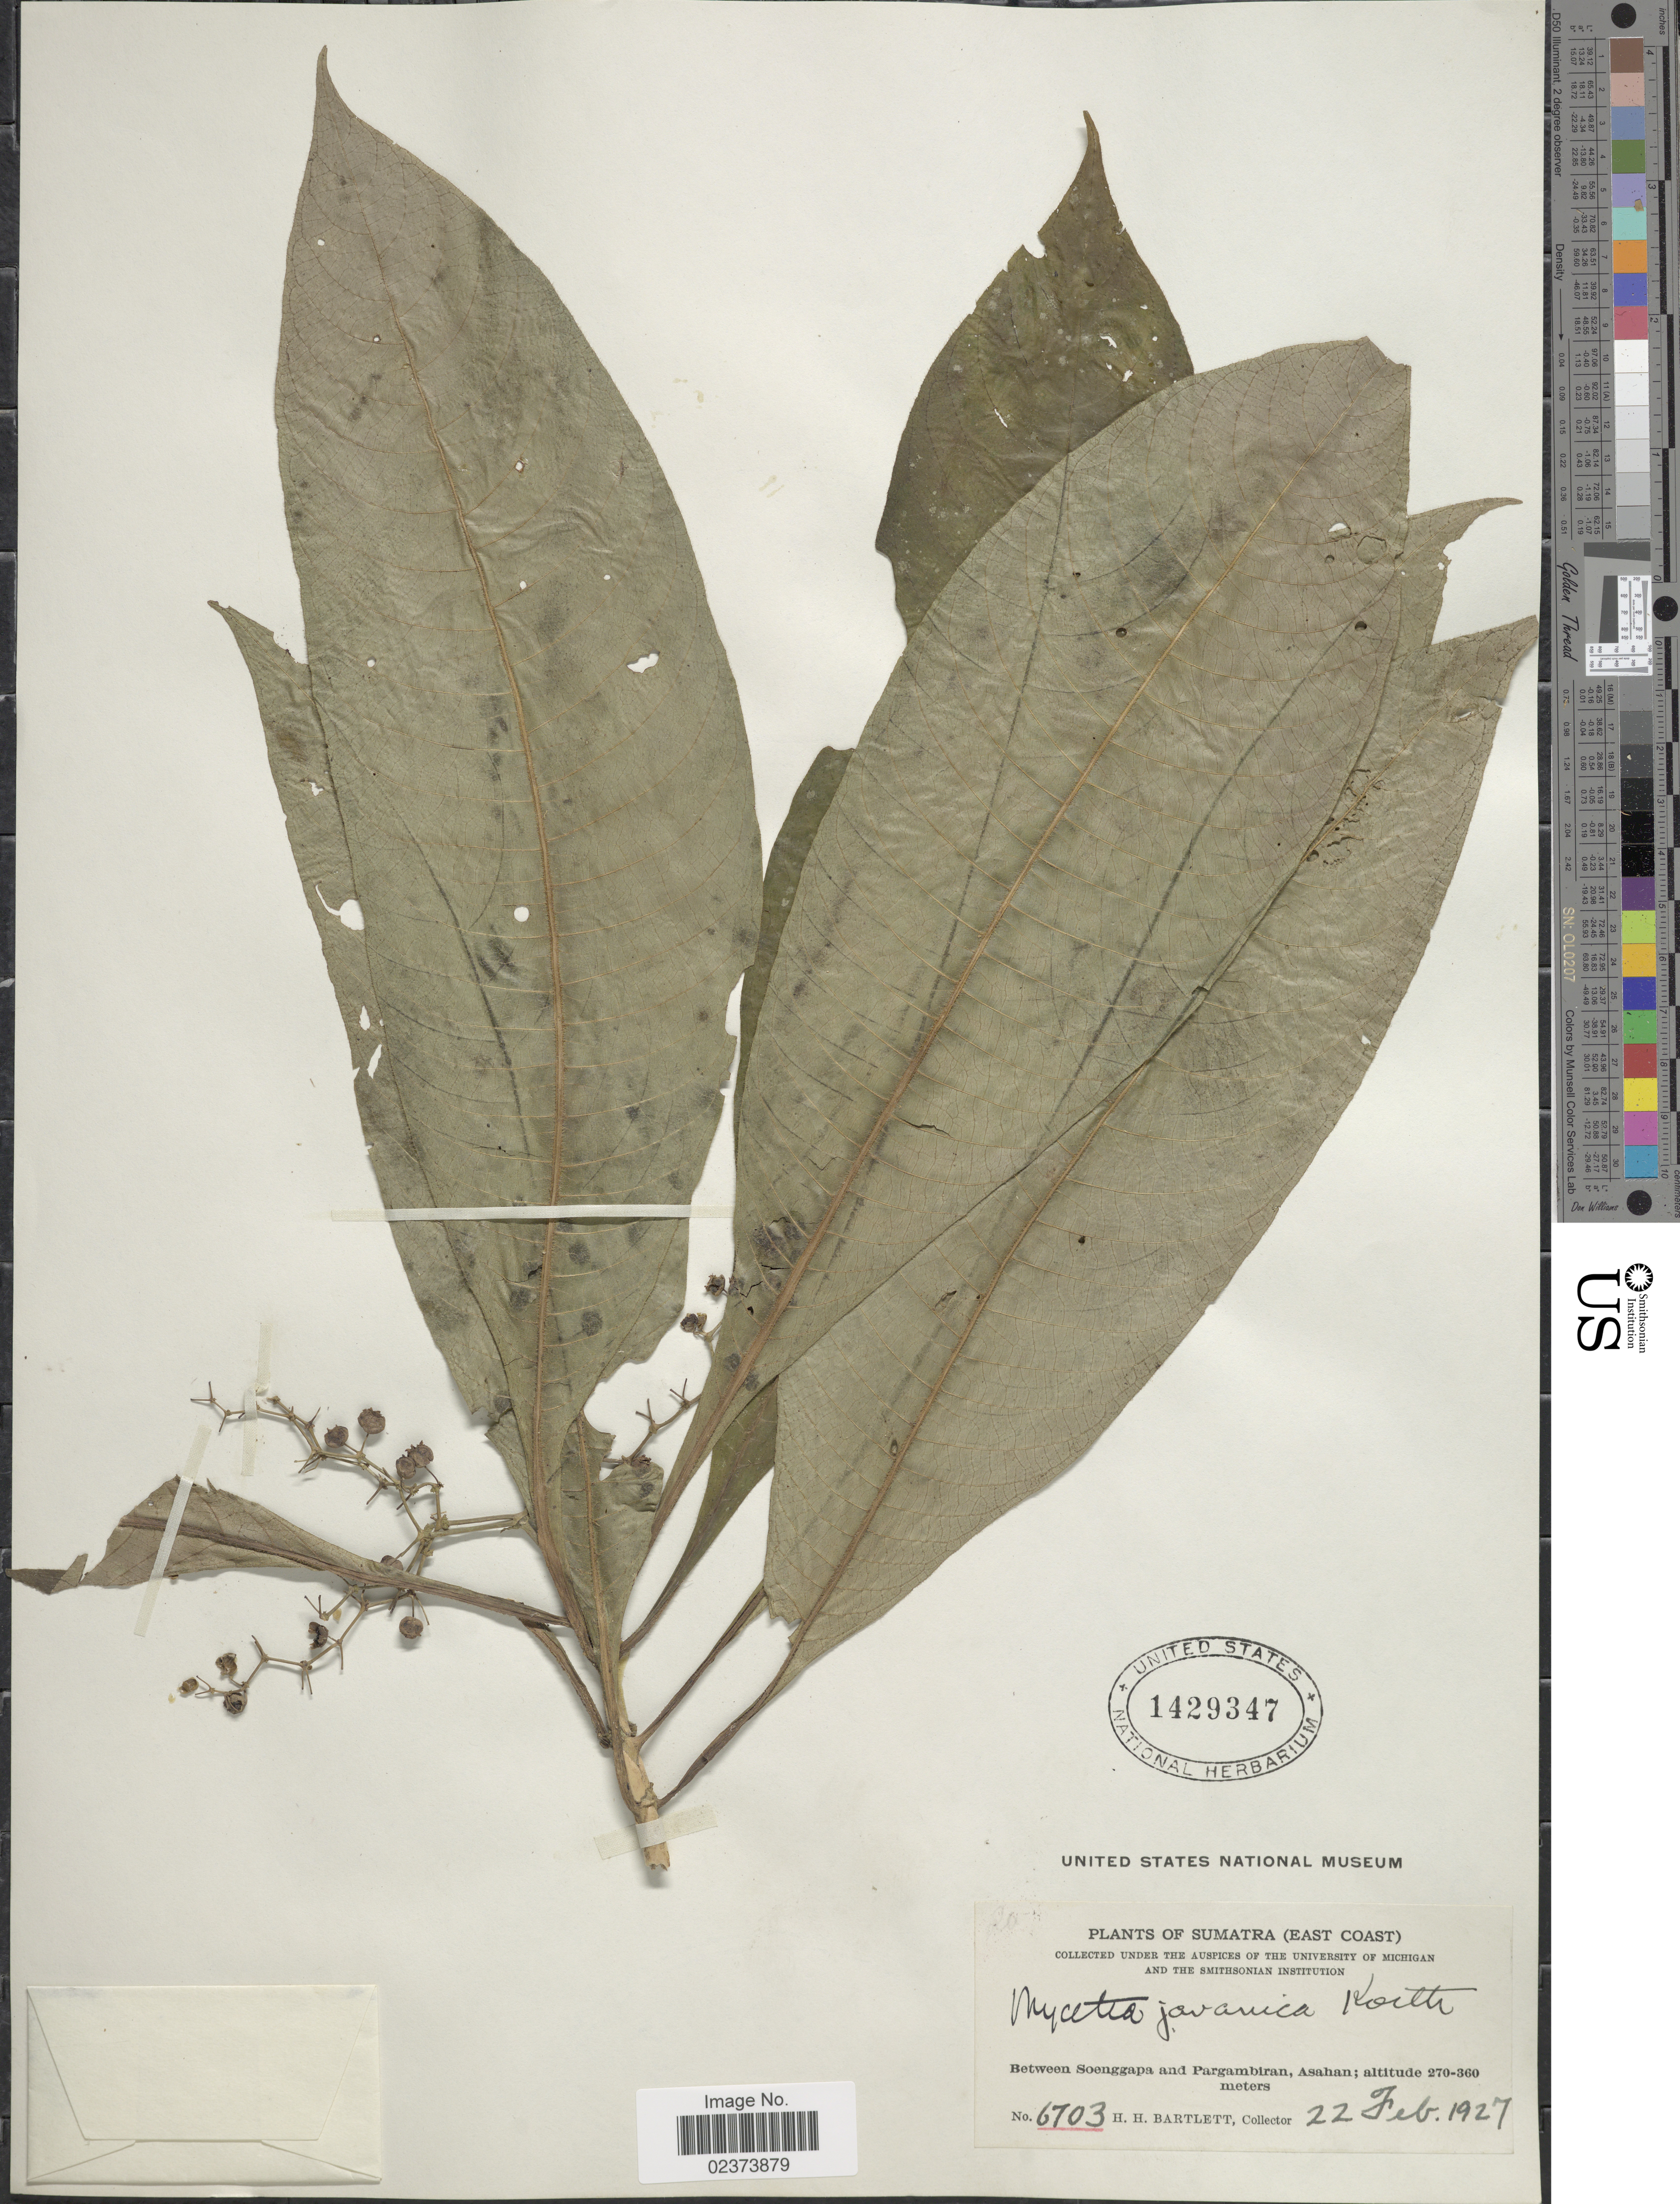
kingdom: Plantae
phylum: Tracheophyta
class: Magnoliopsida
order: Gentianales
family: Rubiaceae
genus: Mycetia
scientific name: Mycetia javanica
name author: (Blume) Reinw. ex Korth.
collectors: H. H. Bartlett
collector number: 6703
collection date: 1927-02-22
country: Indonesia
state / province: Sumatra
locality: Sumatra (East Coast) Between Soenggapa and Pargambiran, Asahan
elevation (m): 270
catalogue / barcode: US 1429347